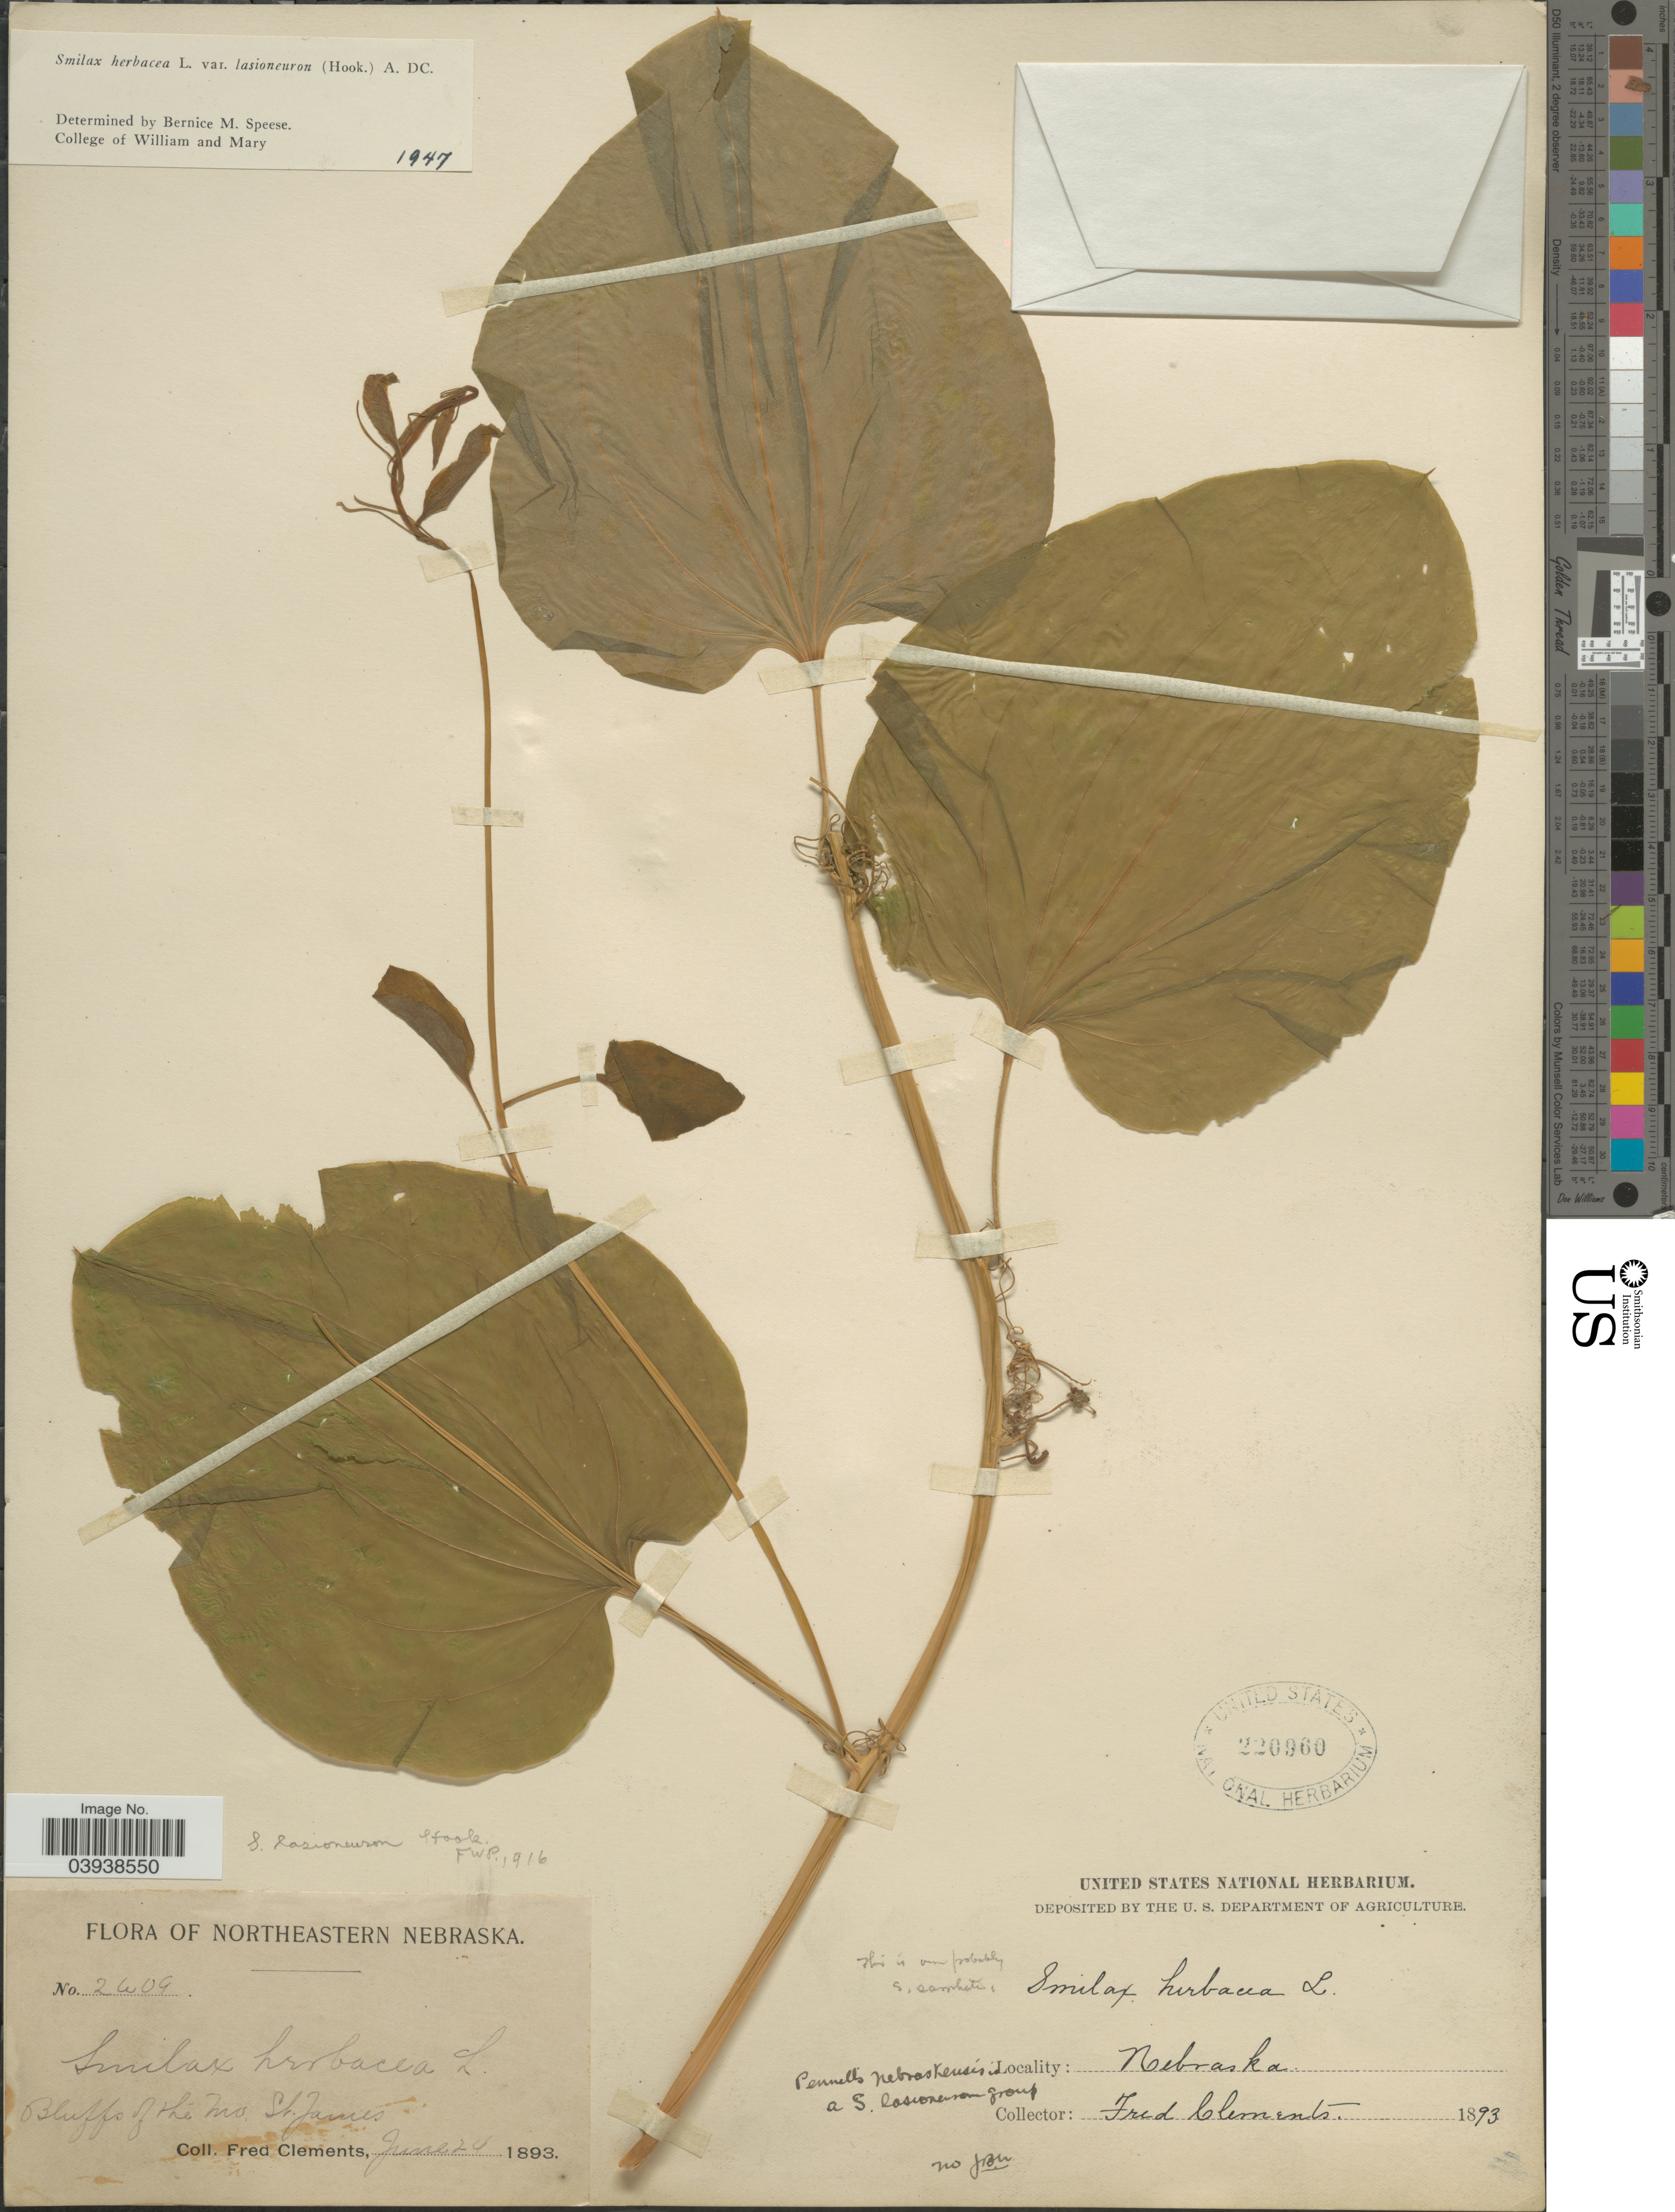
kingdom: Plantae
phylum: Tracheophyta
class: Liliopsida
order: Liliales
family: Smilacaceae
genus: Smilax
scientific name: Smilax herbacea var. lasioneuron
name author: (Hook.) A. DC.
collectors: F. Clements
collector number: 2609*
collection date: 1893-06-20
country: United States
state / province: Nebraska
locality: Northeastern Nebraska. Bluffs of the Mo. St. James.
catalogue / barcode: US 220960